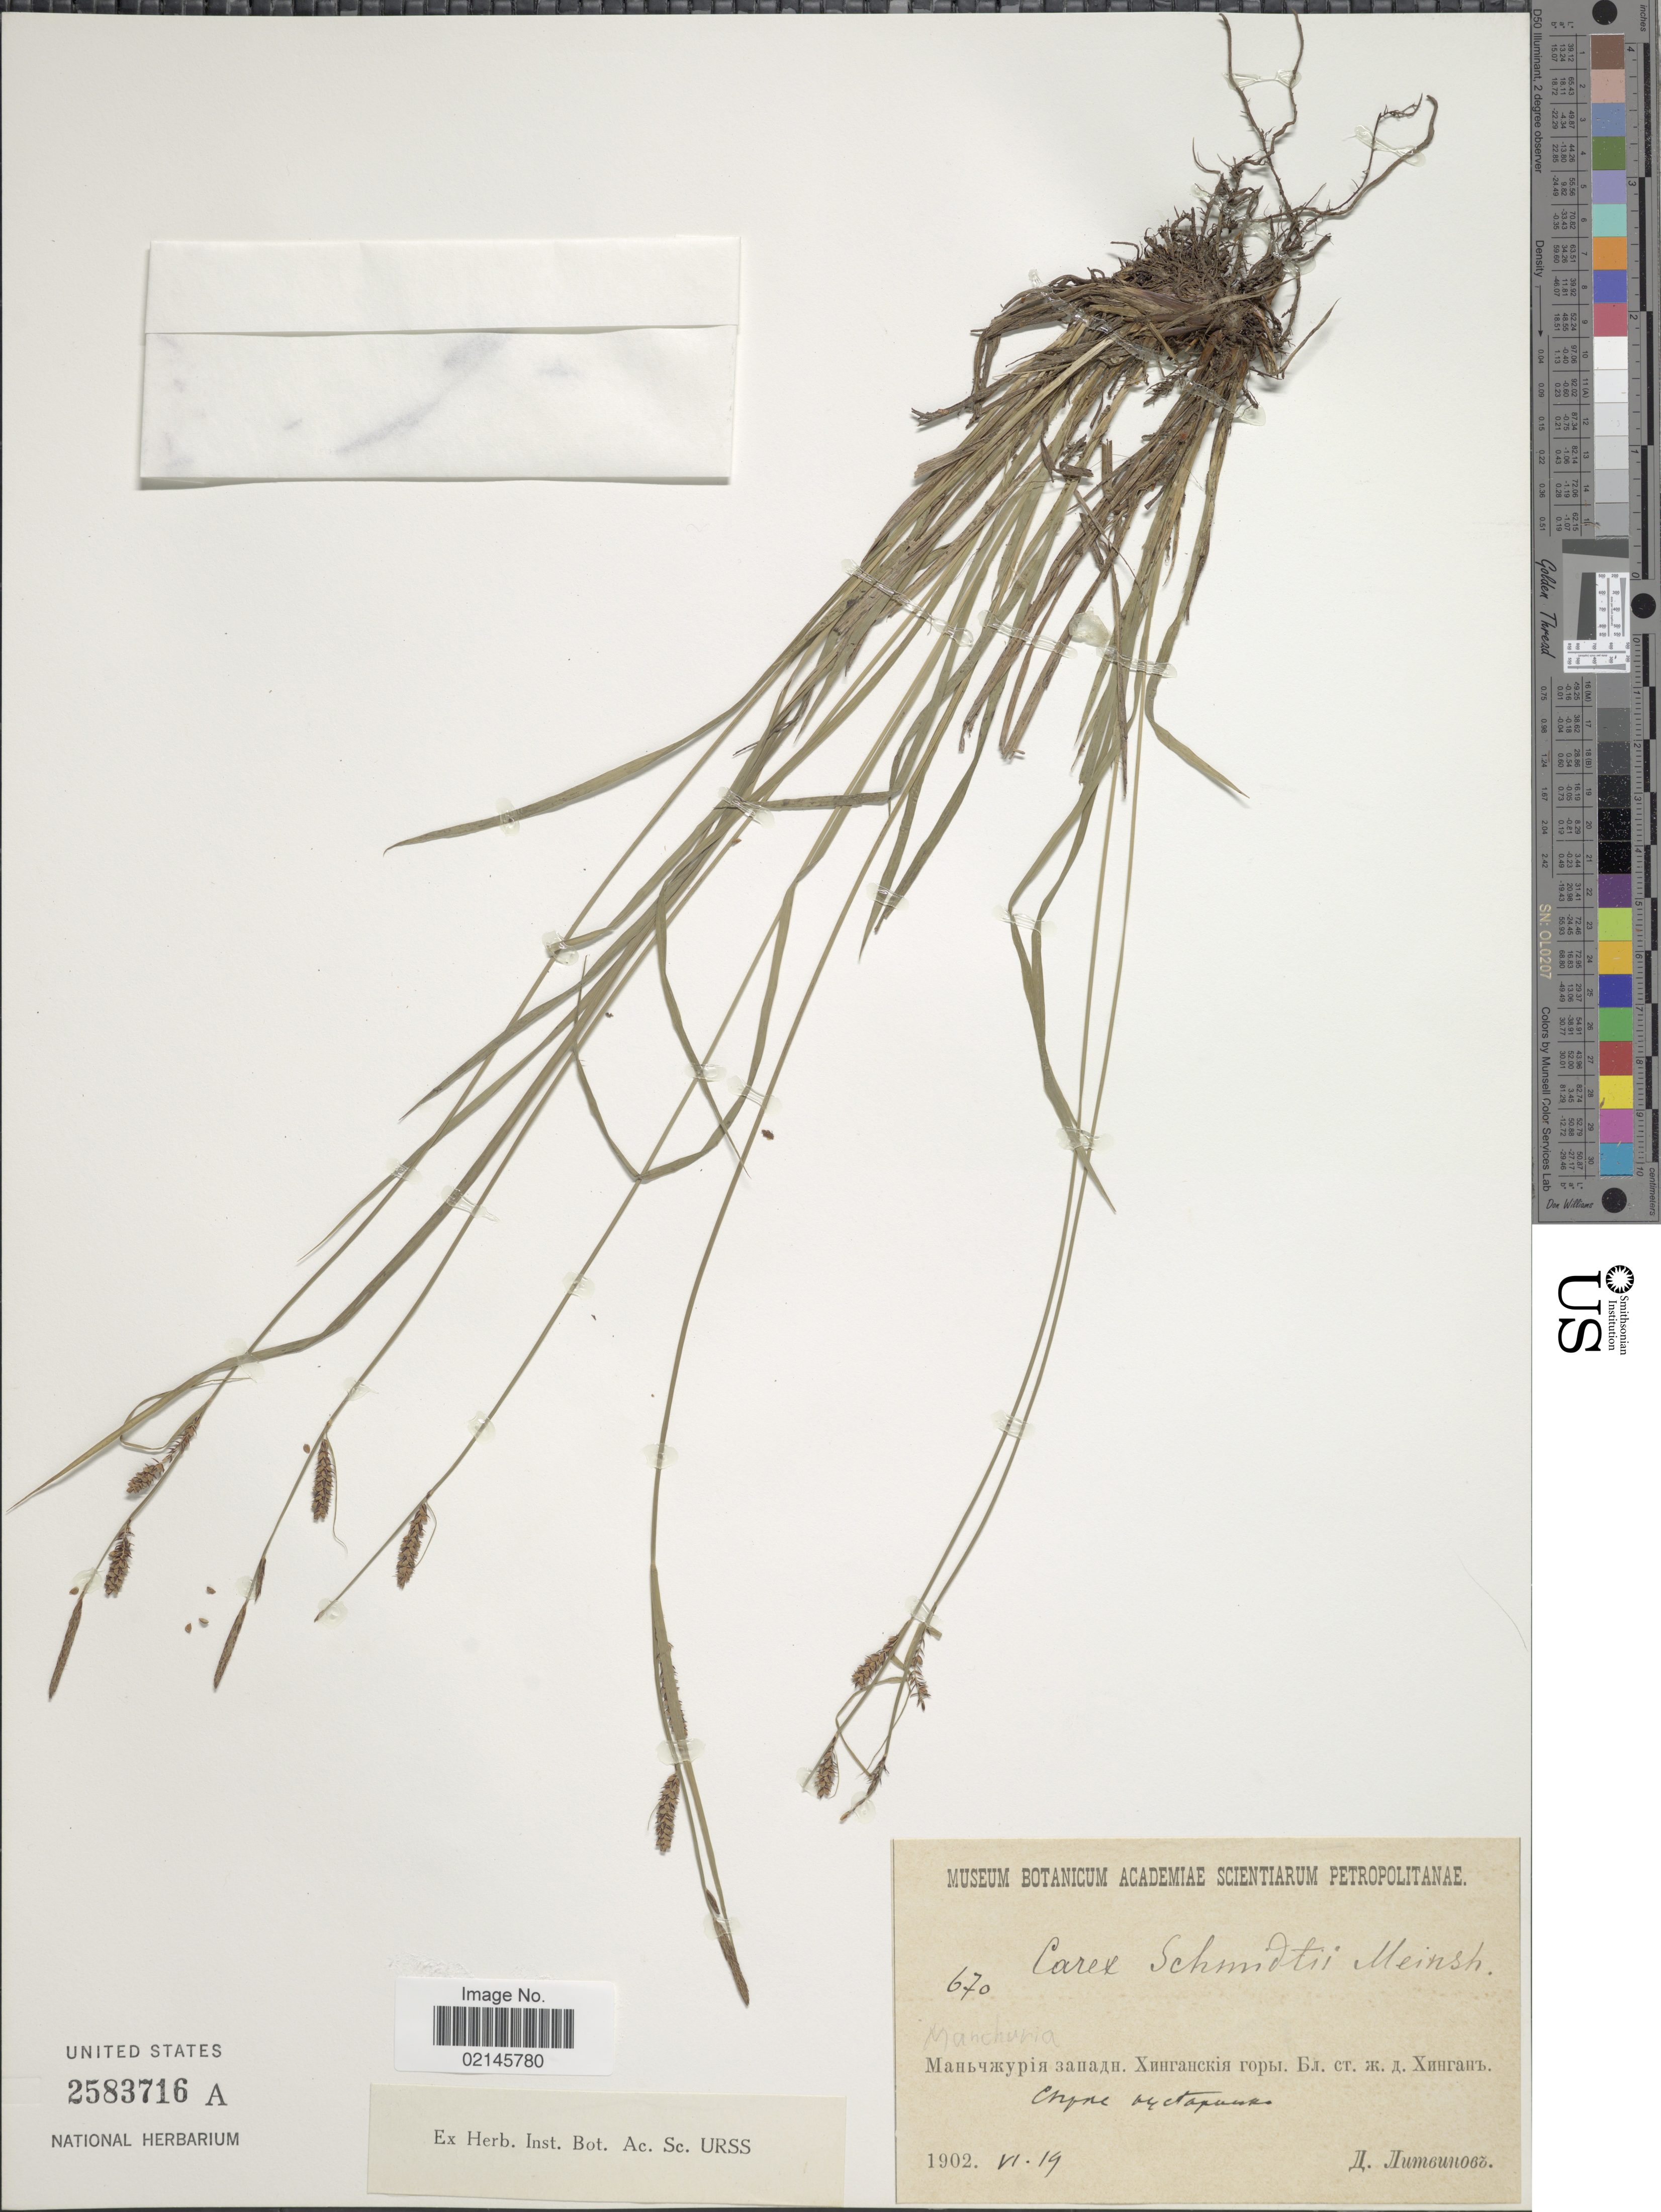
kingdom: Plantae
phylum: Tracheophyta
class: Liliopsida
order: Poales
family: Cyperaceae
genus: Carex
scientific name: Carex schmidtii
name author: Meinsh.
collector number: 670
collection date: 1902-06-19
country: U.S.S.R.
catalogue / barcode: US 2583716A